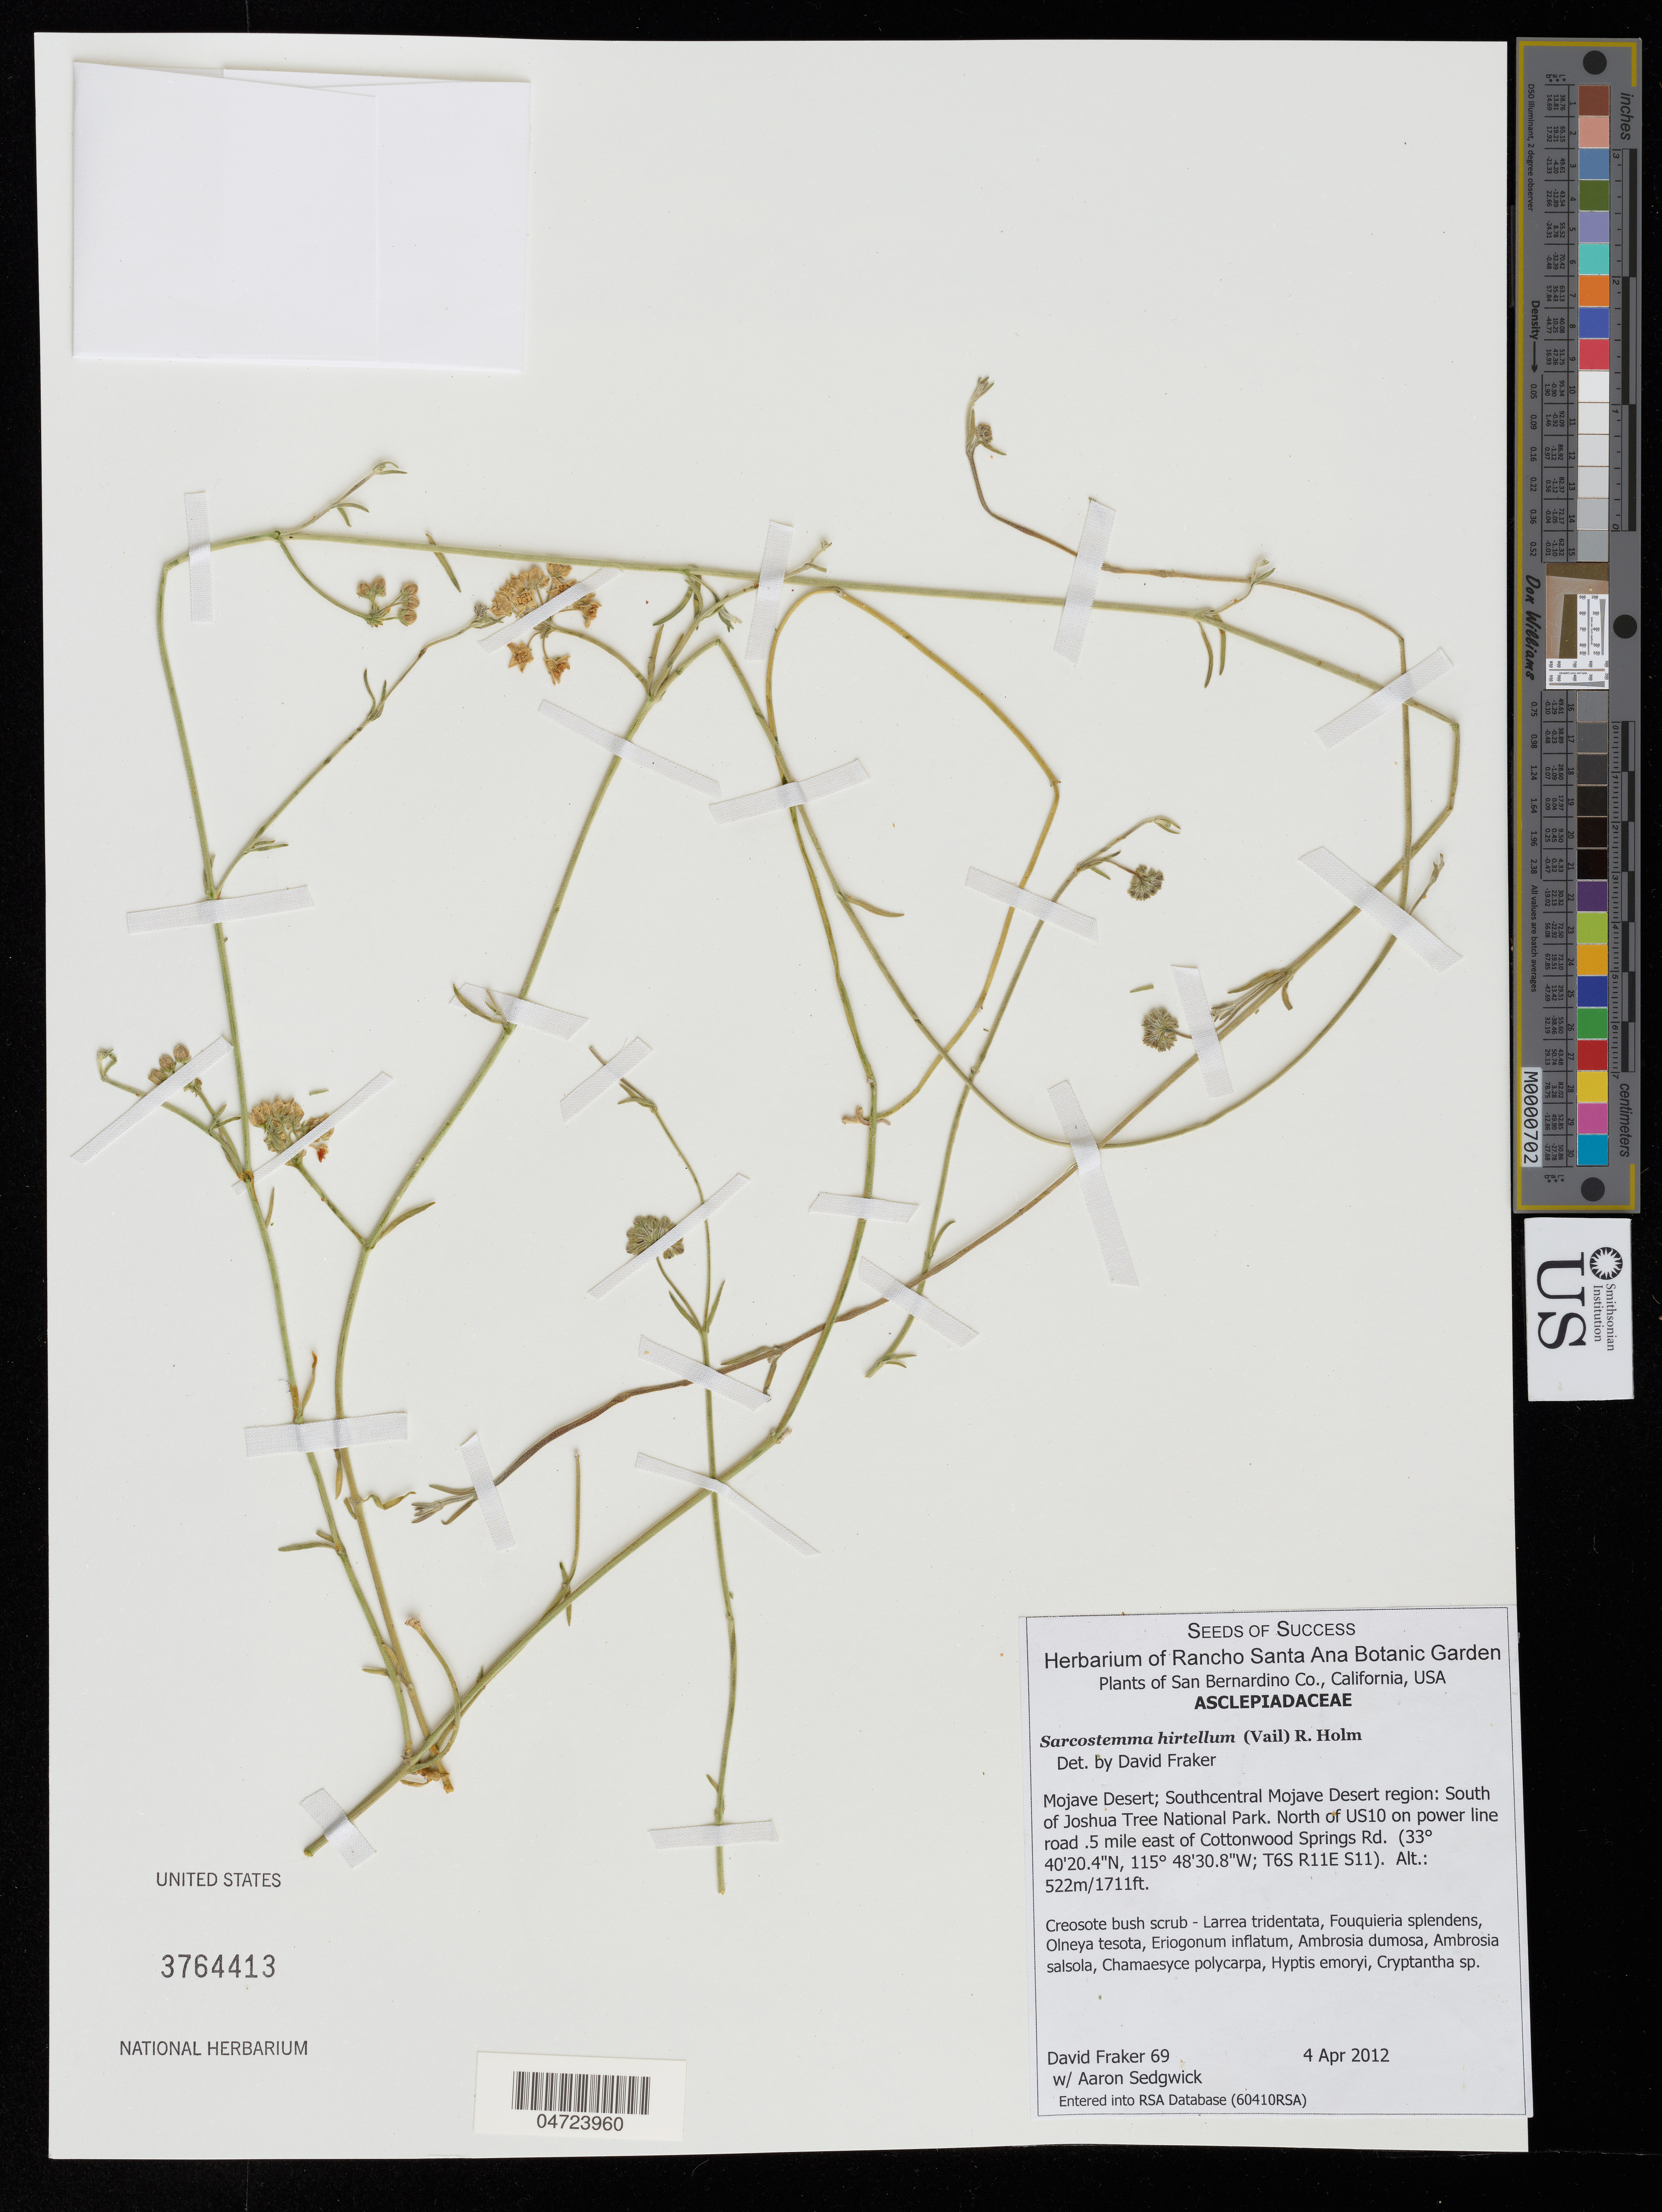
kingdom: Plantae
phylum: Tracheophyta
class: Magnoliopsida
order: Gentianales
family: Apocynaceae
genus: Sarcostemma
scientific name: Sarcostemma hirtellum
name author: (A. Gray) R.W. Holm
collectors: D. Fraker & A. Sedgwick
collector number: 69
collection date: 2012-04-04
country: United States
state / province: California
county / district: San Bernardino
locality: San Bernardino Co. Mojave Desert; Southcentral Mojave Desert region: South of Joshua Tree National Park. North of US10 on power line road .5 mile east of Cottonwood Springs Rd. (T6S R11E S11).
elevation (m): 522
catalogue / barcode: US 3764413